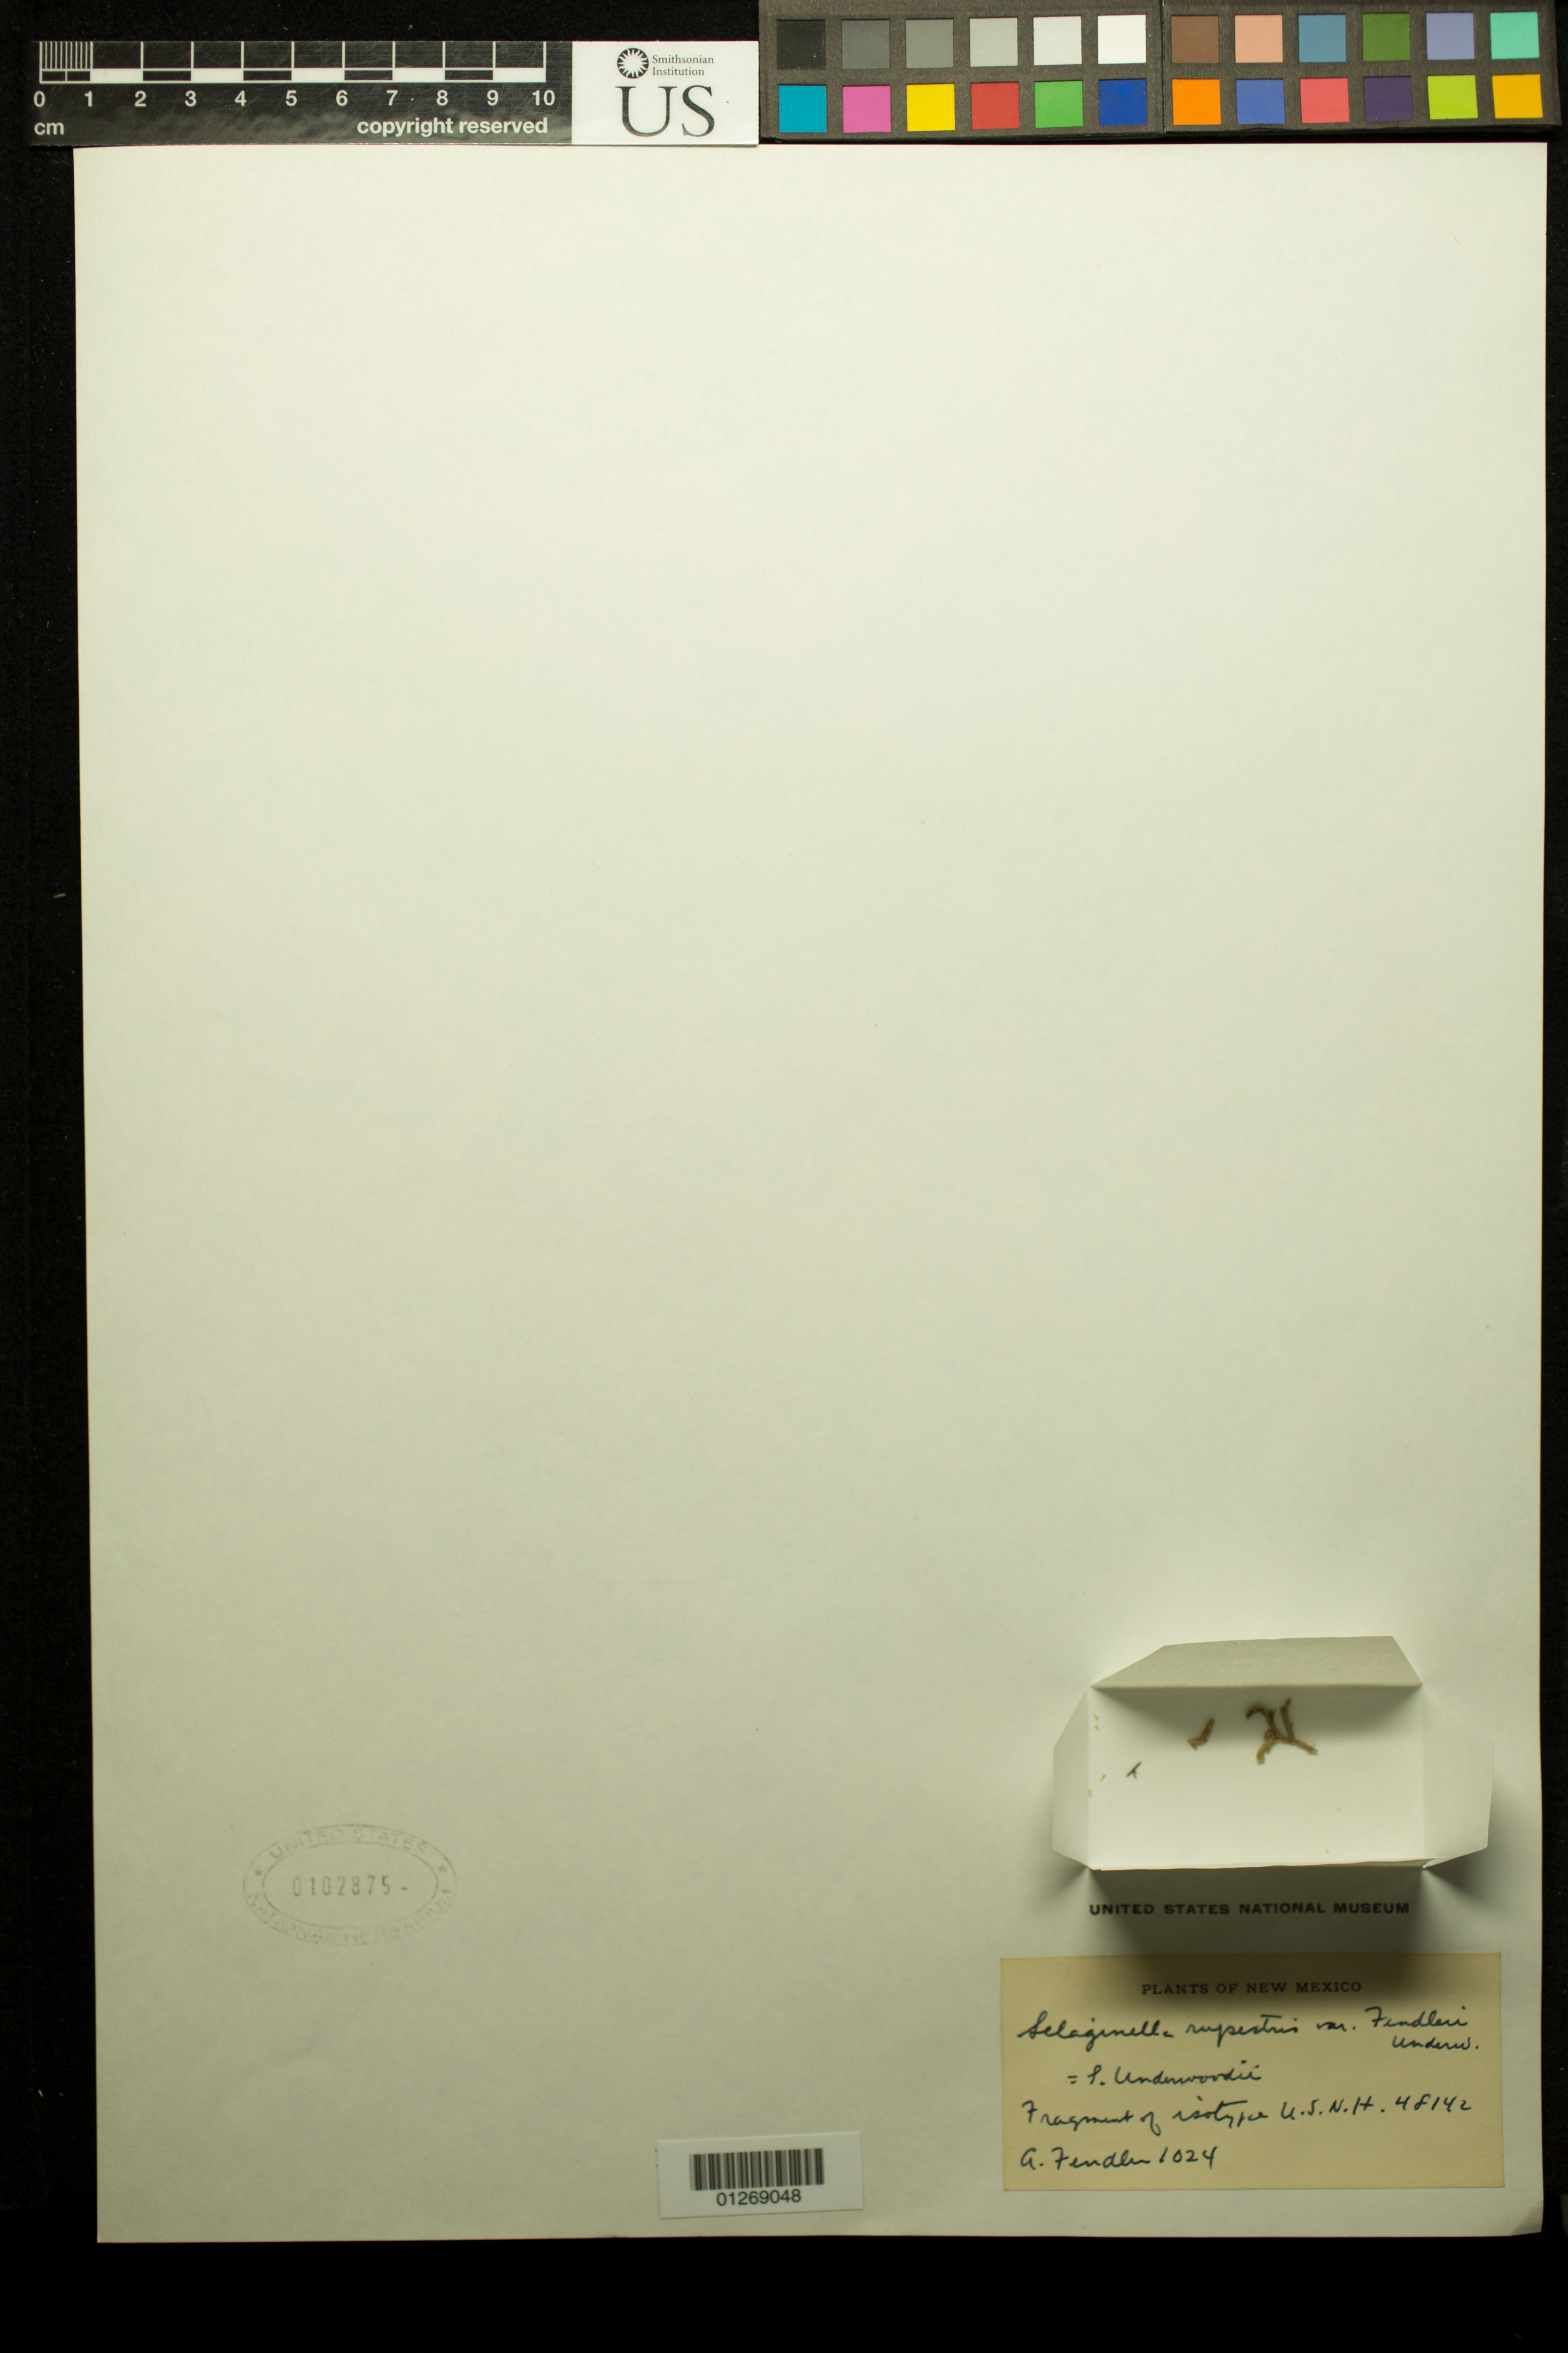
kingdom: Plantae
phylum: Tracheophyta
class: Lycopodiopsida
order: Selaginellales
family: Selaginellaceae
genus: Selaginella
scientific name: Selaginella rupestris var. fendleri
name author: Underw.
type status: Isolectotype; Isosyntype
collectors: A. Fendler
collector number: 1024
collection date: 1847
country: United States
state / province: New Mexico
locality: Novo-Mexicana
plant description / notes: Fragmentary material of type specimen, removed from US specimen USNH 48142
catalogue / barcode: US 102875